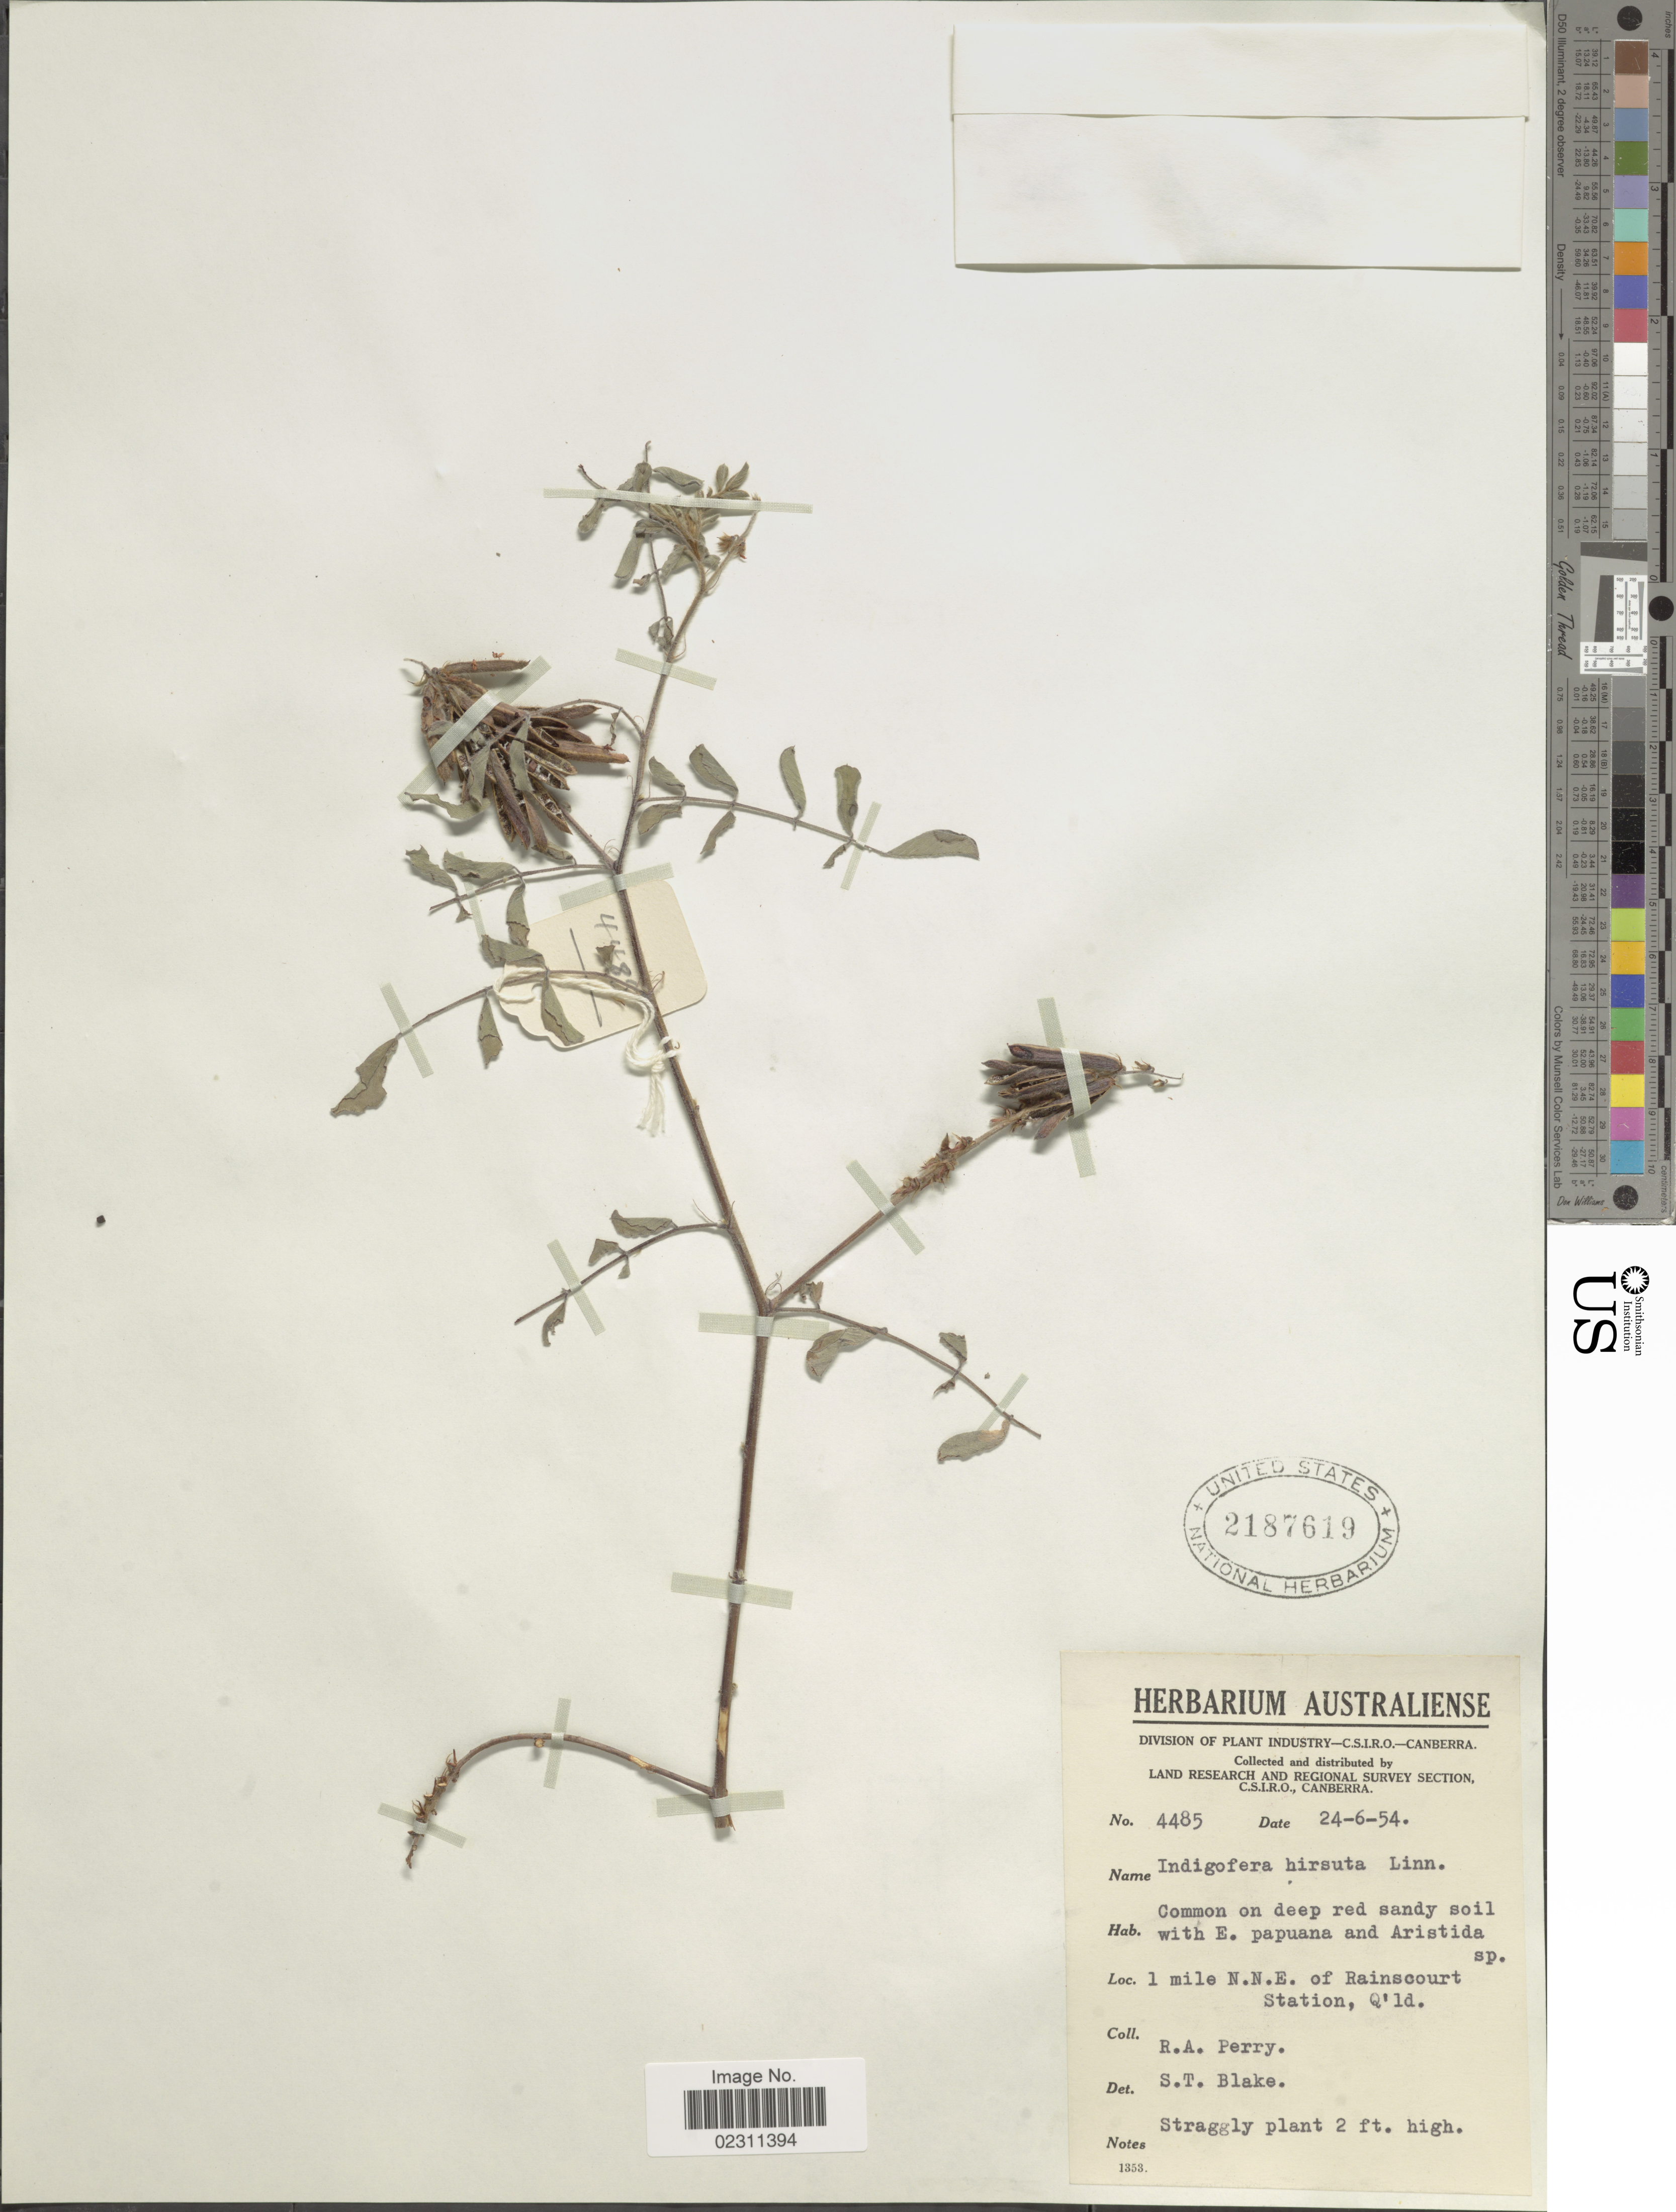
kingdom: Plantae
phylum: Tracheophyta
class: Magnoliopsida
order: Fabales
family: Fabaceae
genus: Indigofera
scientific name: Indigofera hirsuta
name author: L.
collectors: Perry, R. A.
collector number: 4485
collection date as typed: Transcribed d/m/y: 24/6/54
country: Australia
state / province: Queensland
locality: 1 mile N.N.E. of Rainforest Station, Q'ld.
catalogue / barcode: US 2187619